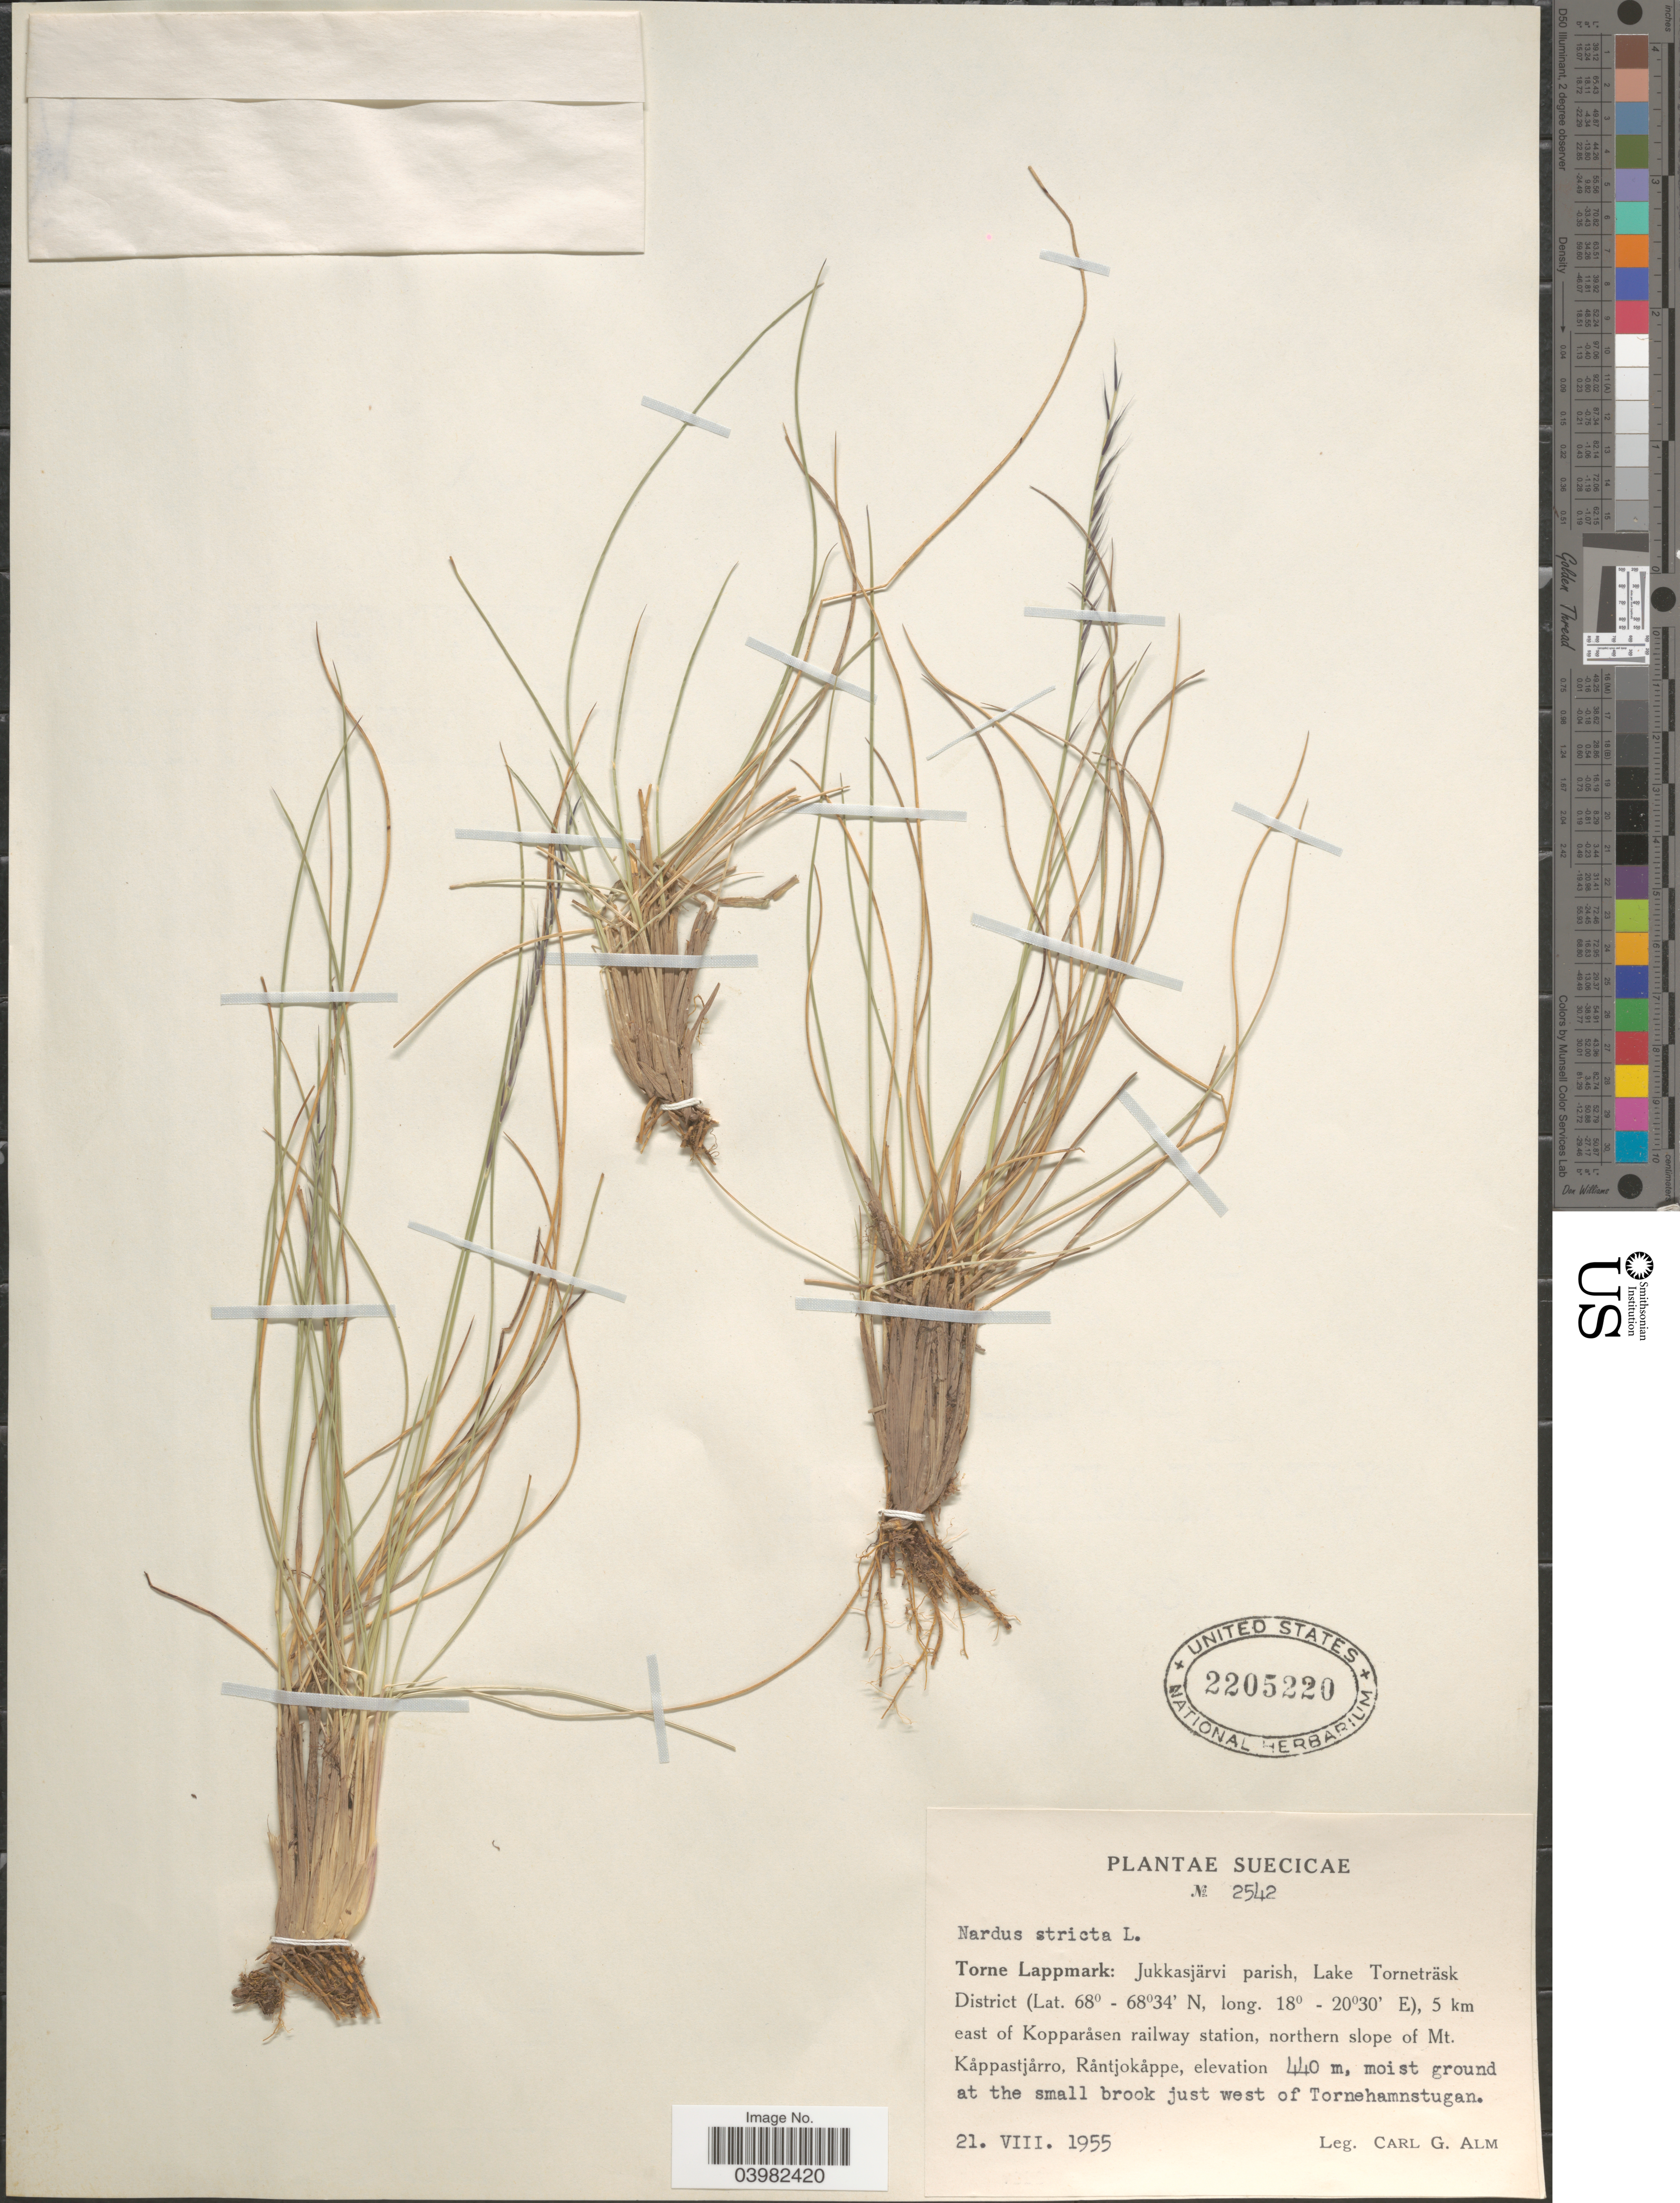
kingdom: Plantae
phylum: Tracheophyta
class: Liliopsida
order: Poales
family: Poaceae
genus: Nardus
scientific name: Nardus stricta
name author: L.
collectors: C. G. Alm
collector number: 2542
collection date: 1955-08-21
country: Sweden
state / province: Norrbotten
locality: Suecicae. Torne Lappmark: Jukkasjärvi parish, Lake Torneträsk District, 5 km east of Kopparåsen railway station, northern slope of Mt. Kåppastjårro, Råntjokåppe, moist ground at the small brook just west of Tornehamnstugan.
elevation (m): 440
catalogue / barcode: US 2205220